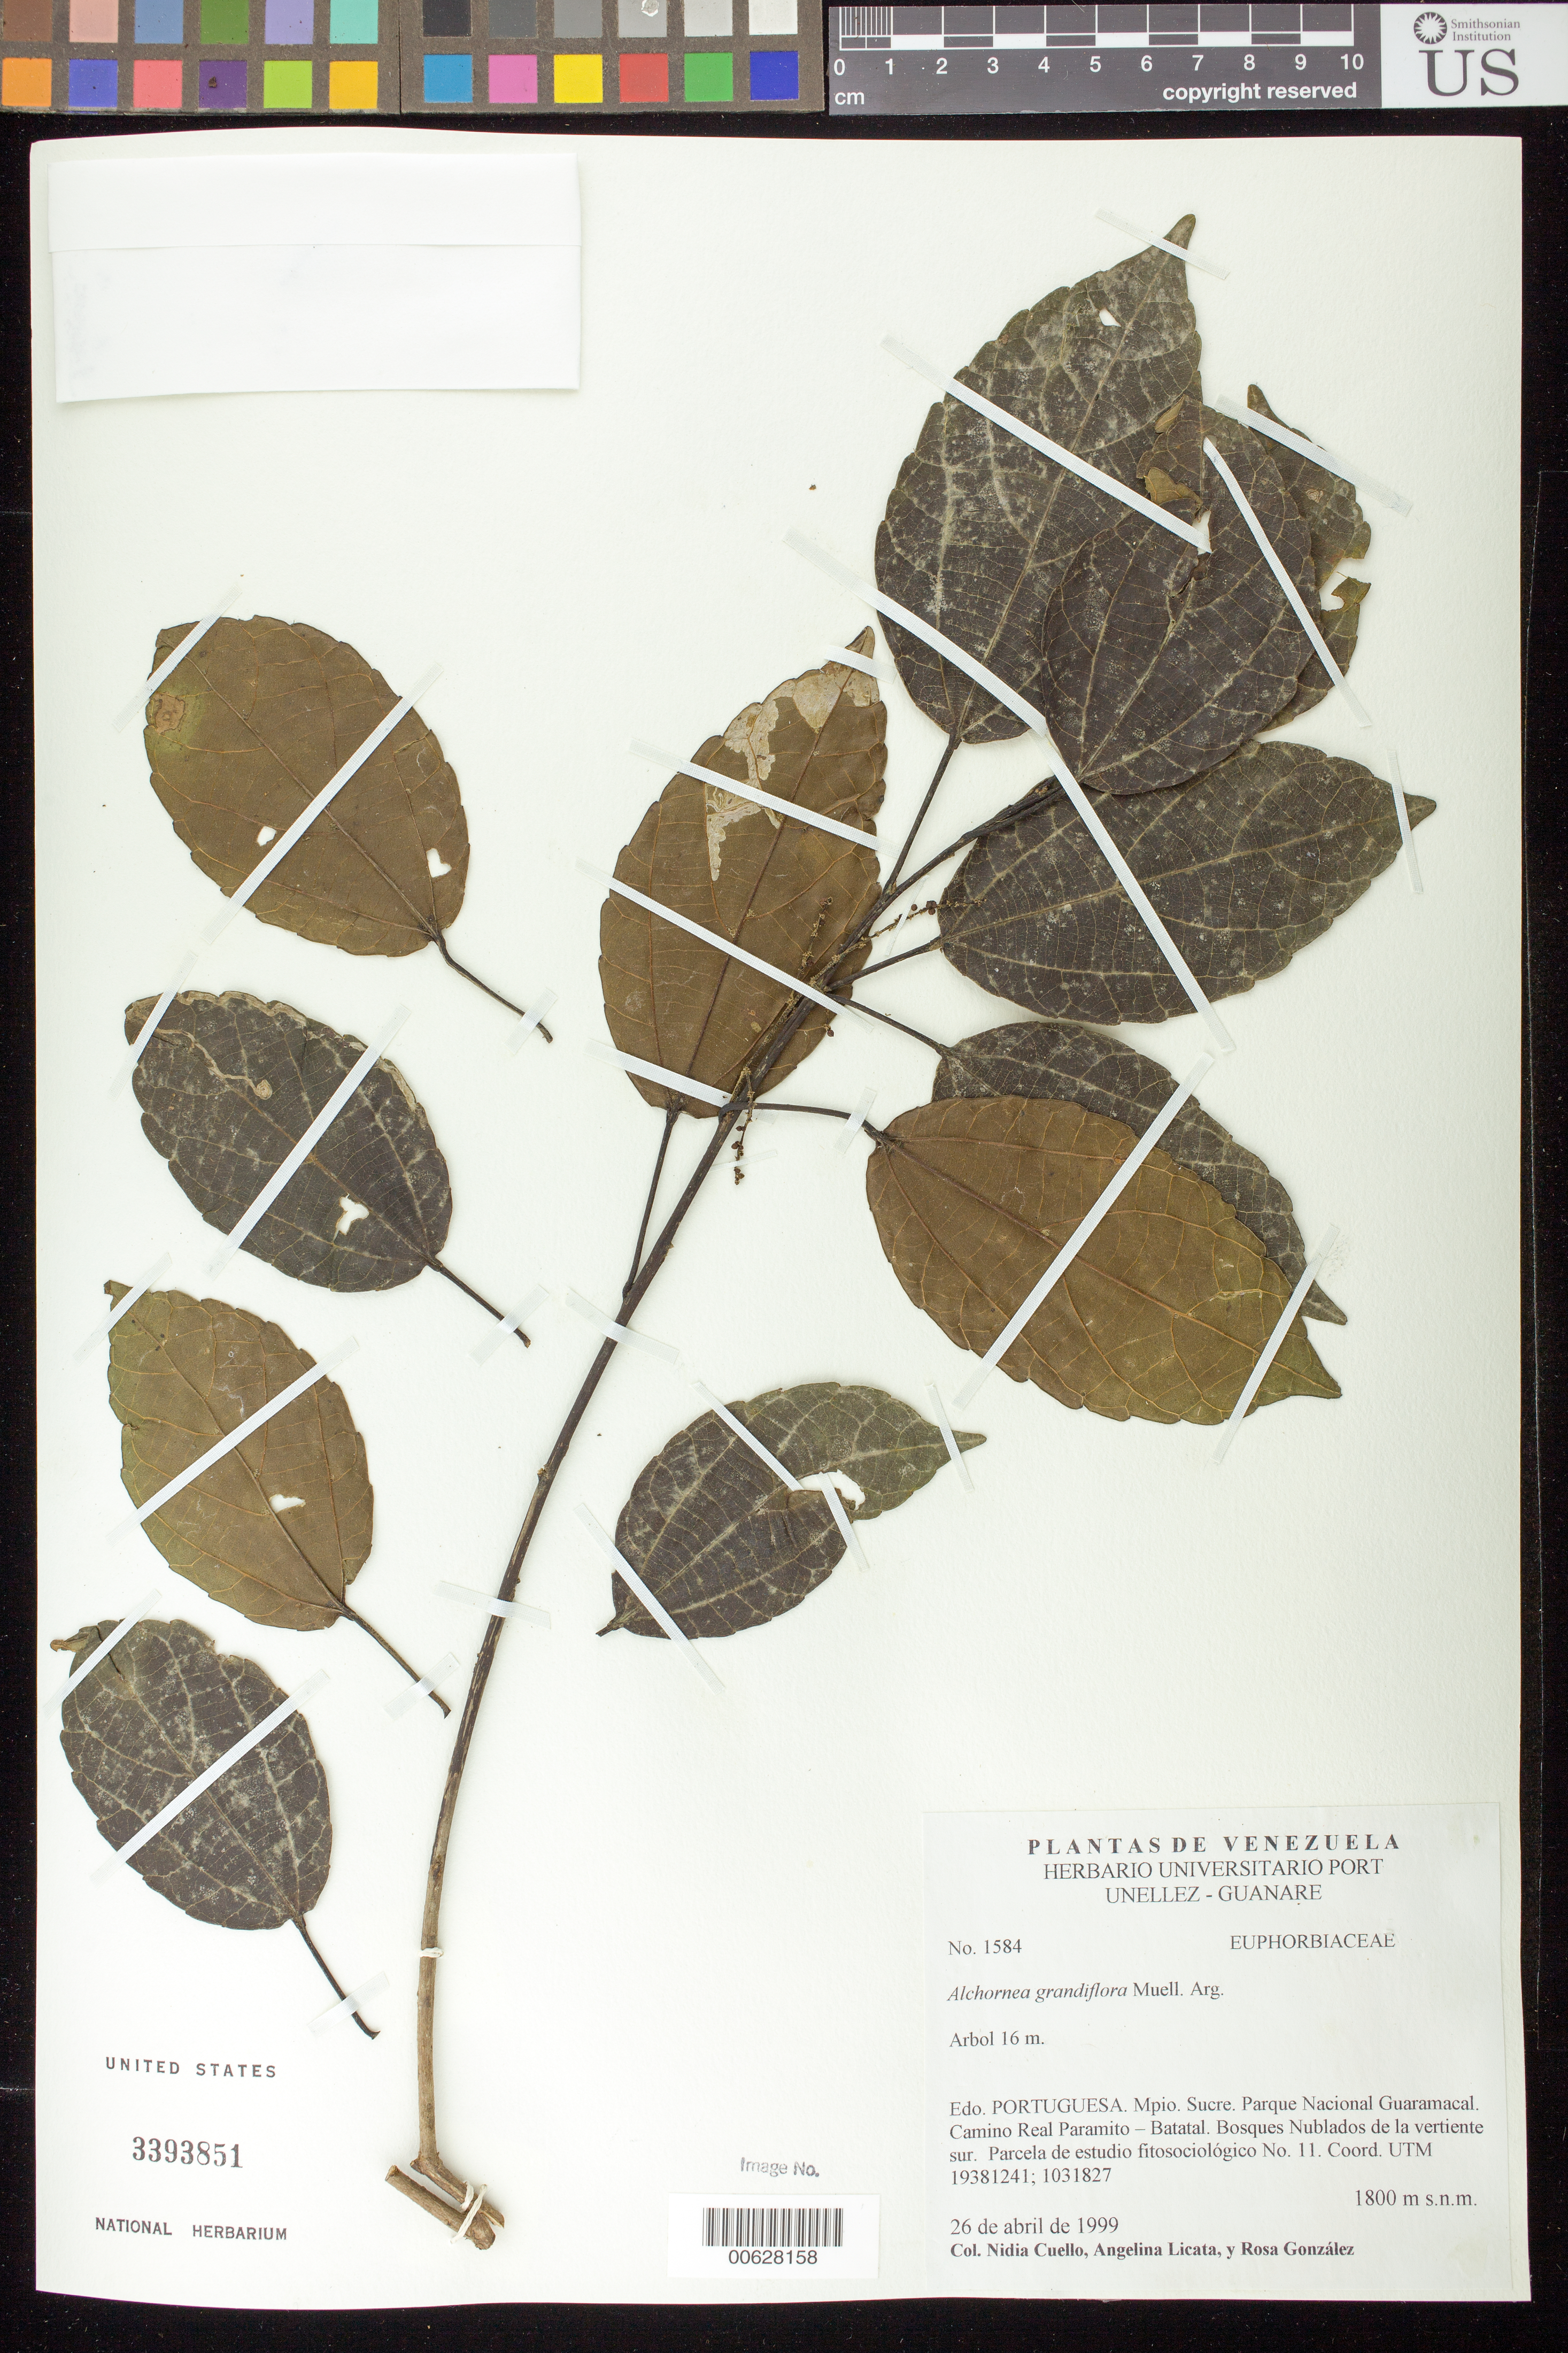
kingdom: Plantae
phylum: Tracheophyta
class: Magnoliopsida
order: Malpighiales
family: Euphorbiaceae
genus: Alchornea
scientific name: Alchornea grandiflora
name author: Müll. Arg.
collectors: N. L. Cuello, A. Licata & R. González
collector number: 1584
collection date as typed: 26 Apr 1999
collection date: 1999-04-26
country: Venezuela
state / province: Portuguesa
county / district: Sucre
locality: Parque Nacional Guaramacal. Camino Real Paramito-Batatal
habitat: Bosques nublados de la vertiente sur.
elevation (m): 1800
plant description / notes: PORT, US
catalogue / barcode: US 3393851